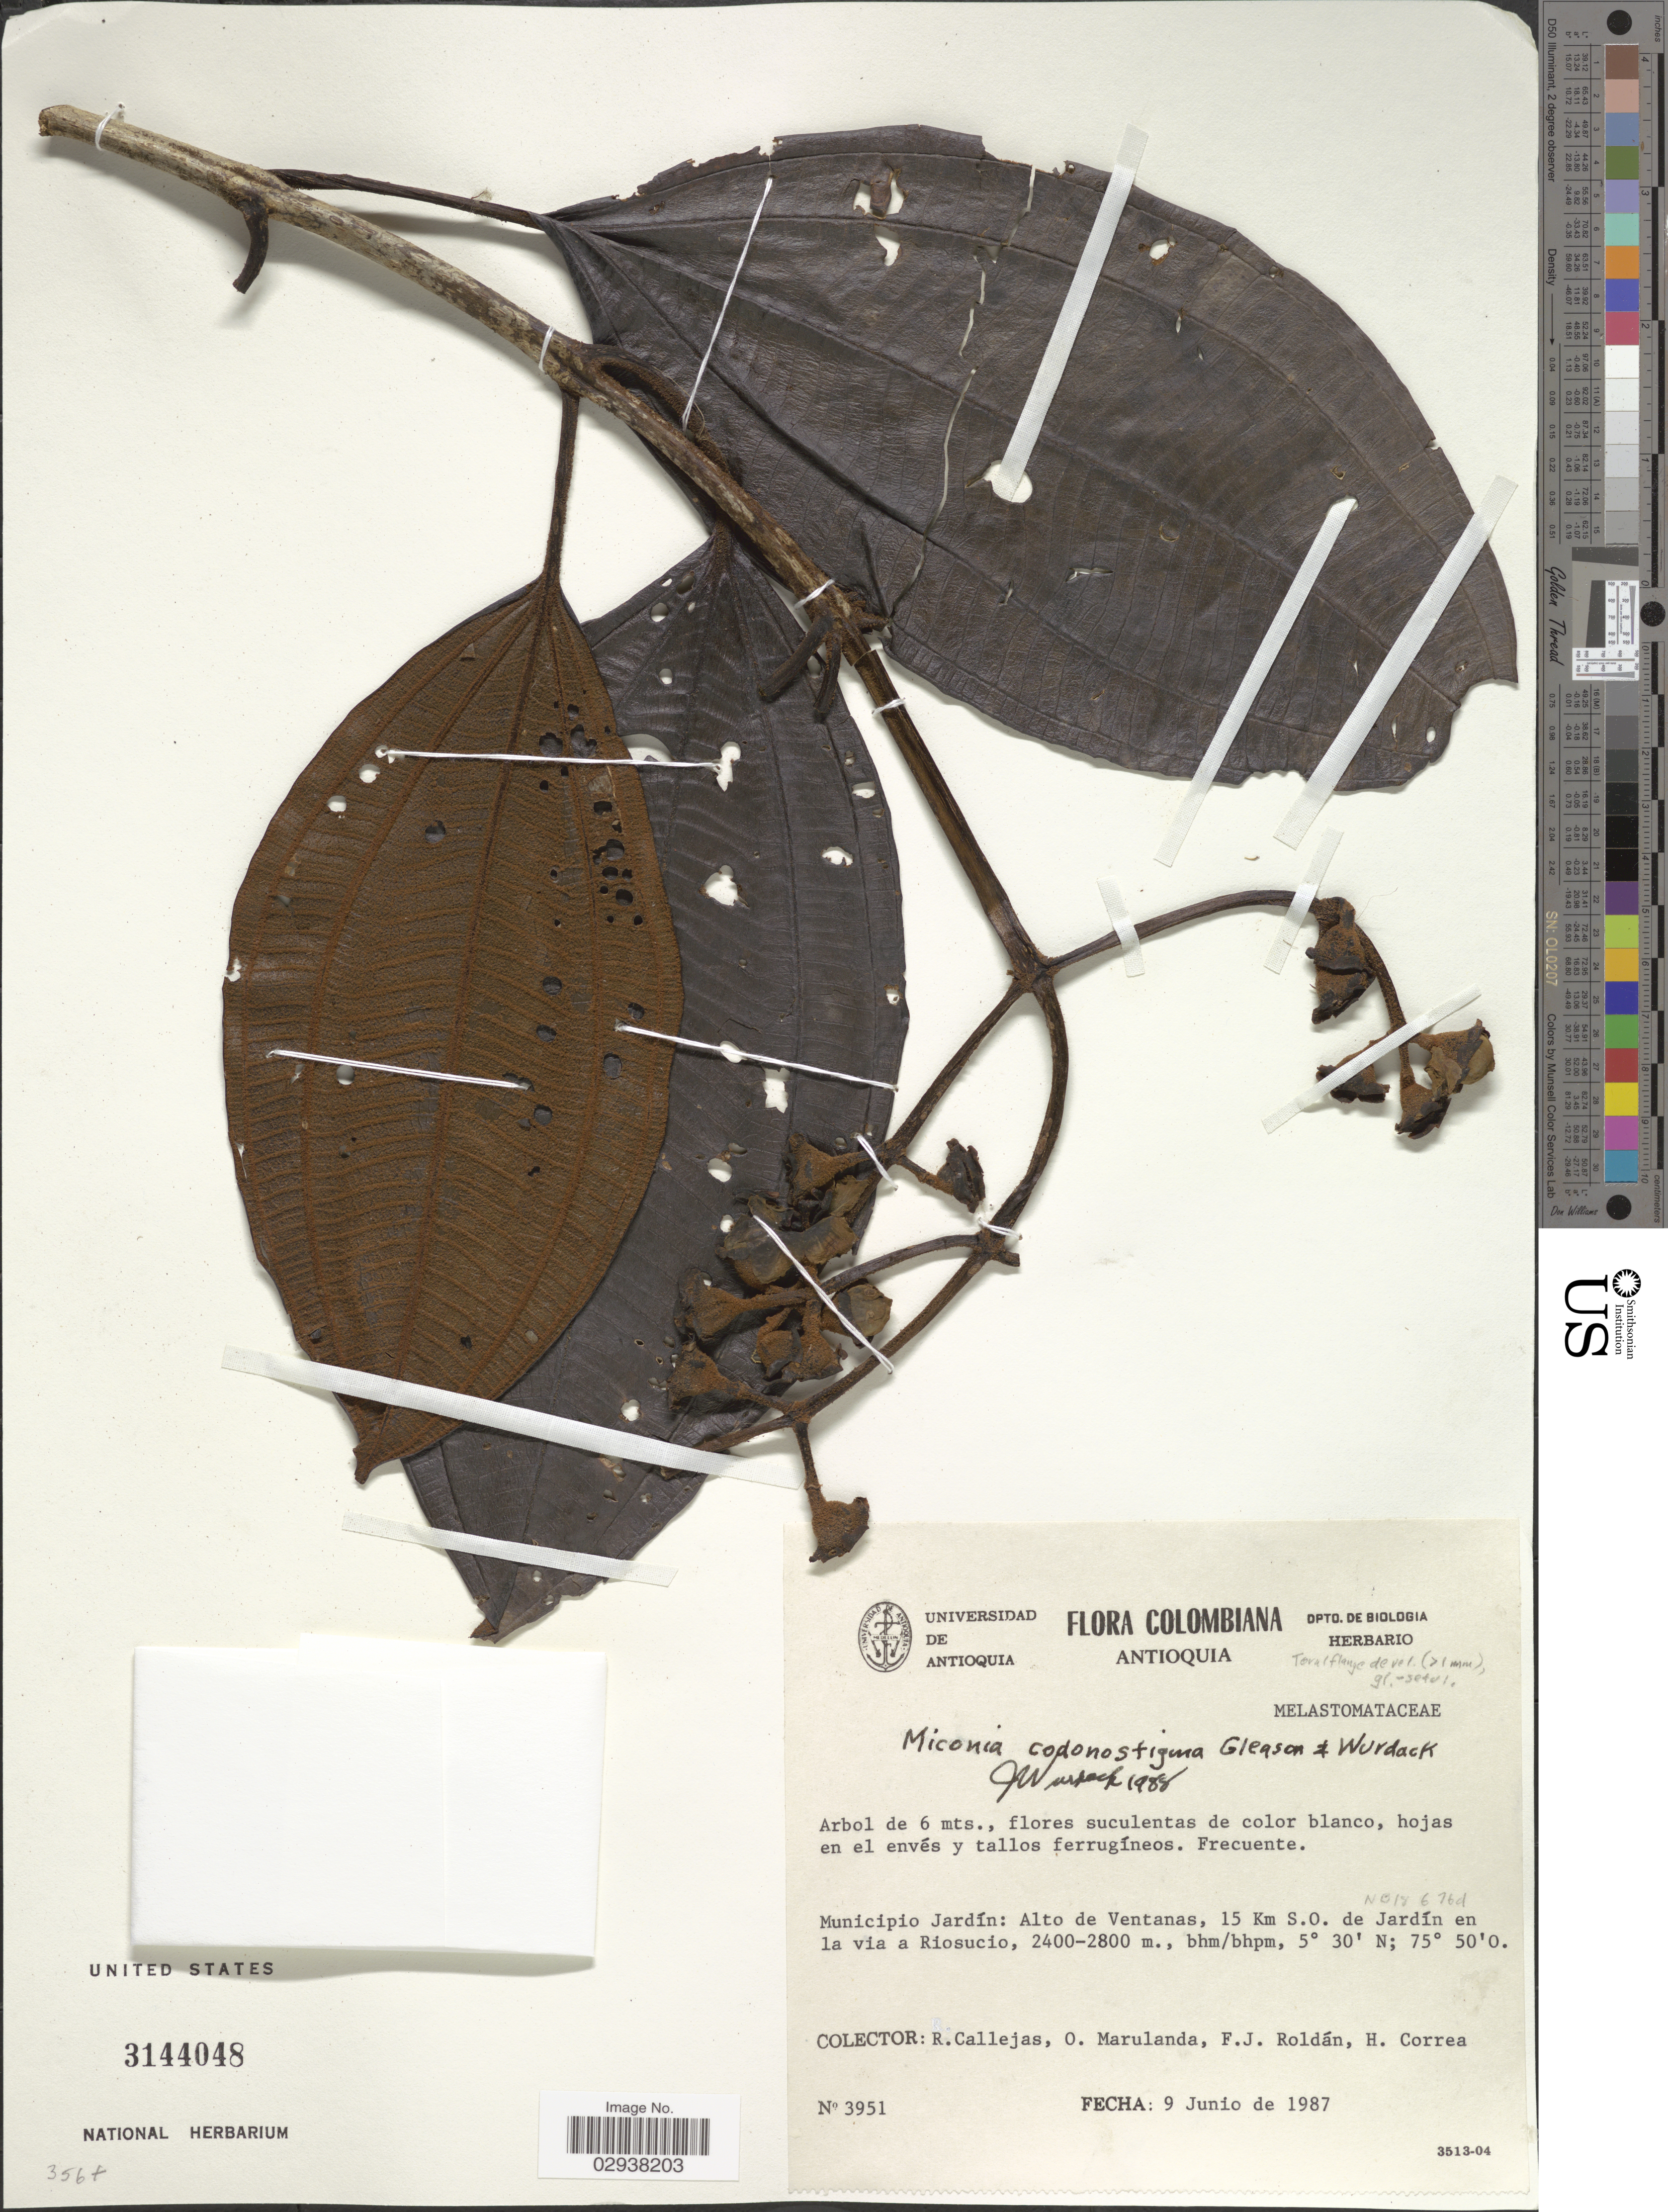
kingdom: Plantae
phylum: Tracheophyta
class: Magnoliopsida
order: Myrtales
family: Melastomataceae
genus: Miconia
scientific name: Miconia codonostigma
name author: Gleason & Wurdack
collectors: R. Callejas, O. Marulanda, F. J. Roldán & H. Correa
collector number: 3951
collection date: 1987-06-09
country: Colombia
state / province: Antioquia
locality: Municipio Jardín: Alto de Ventanas, 15 Km S.O. de Jardín en la via a Riosucio.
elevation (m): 2400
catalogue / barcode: US 3144048